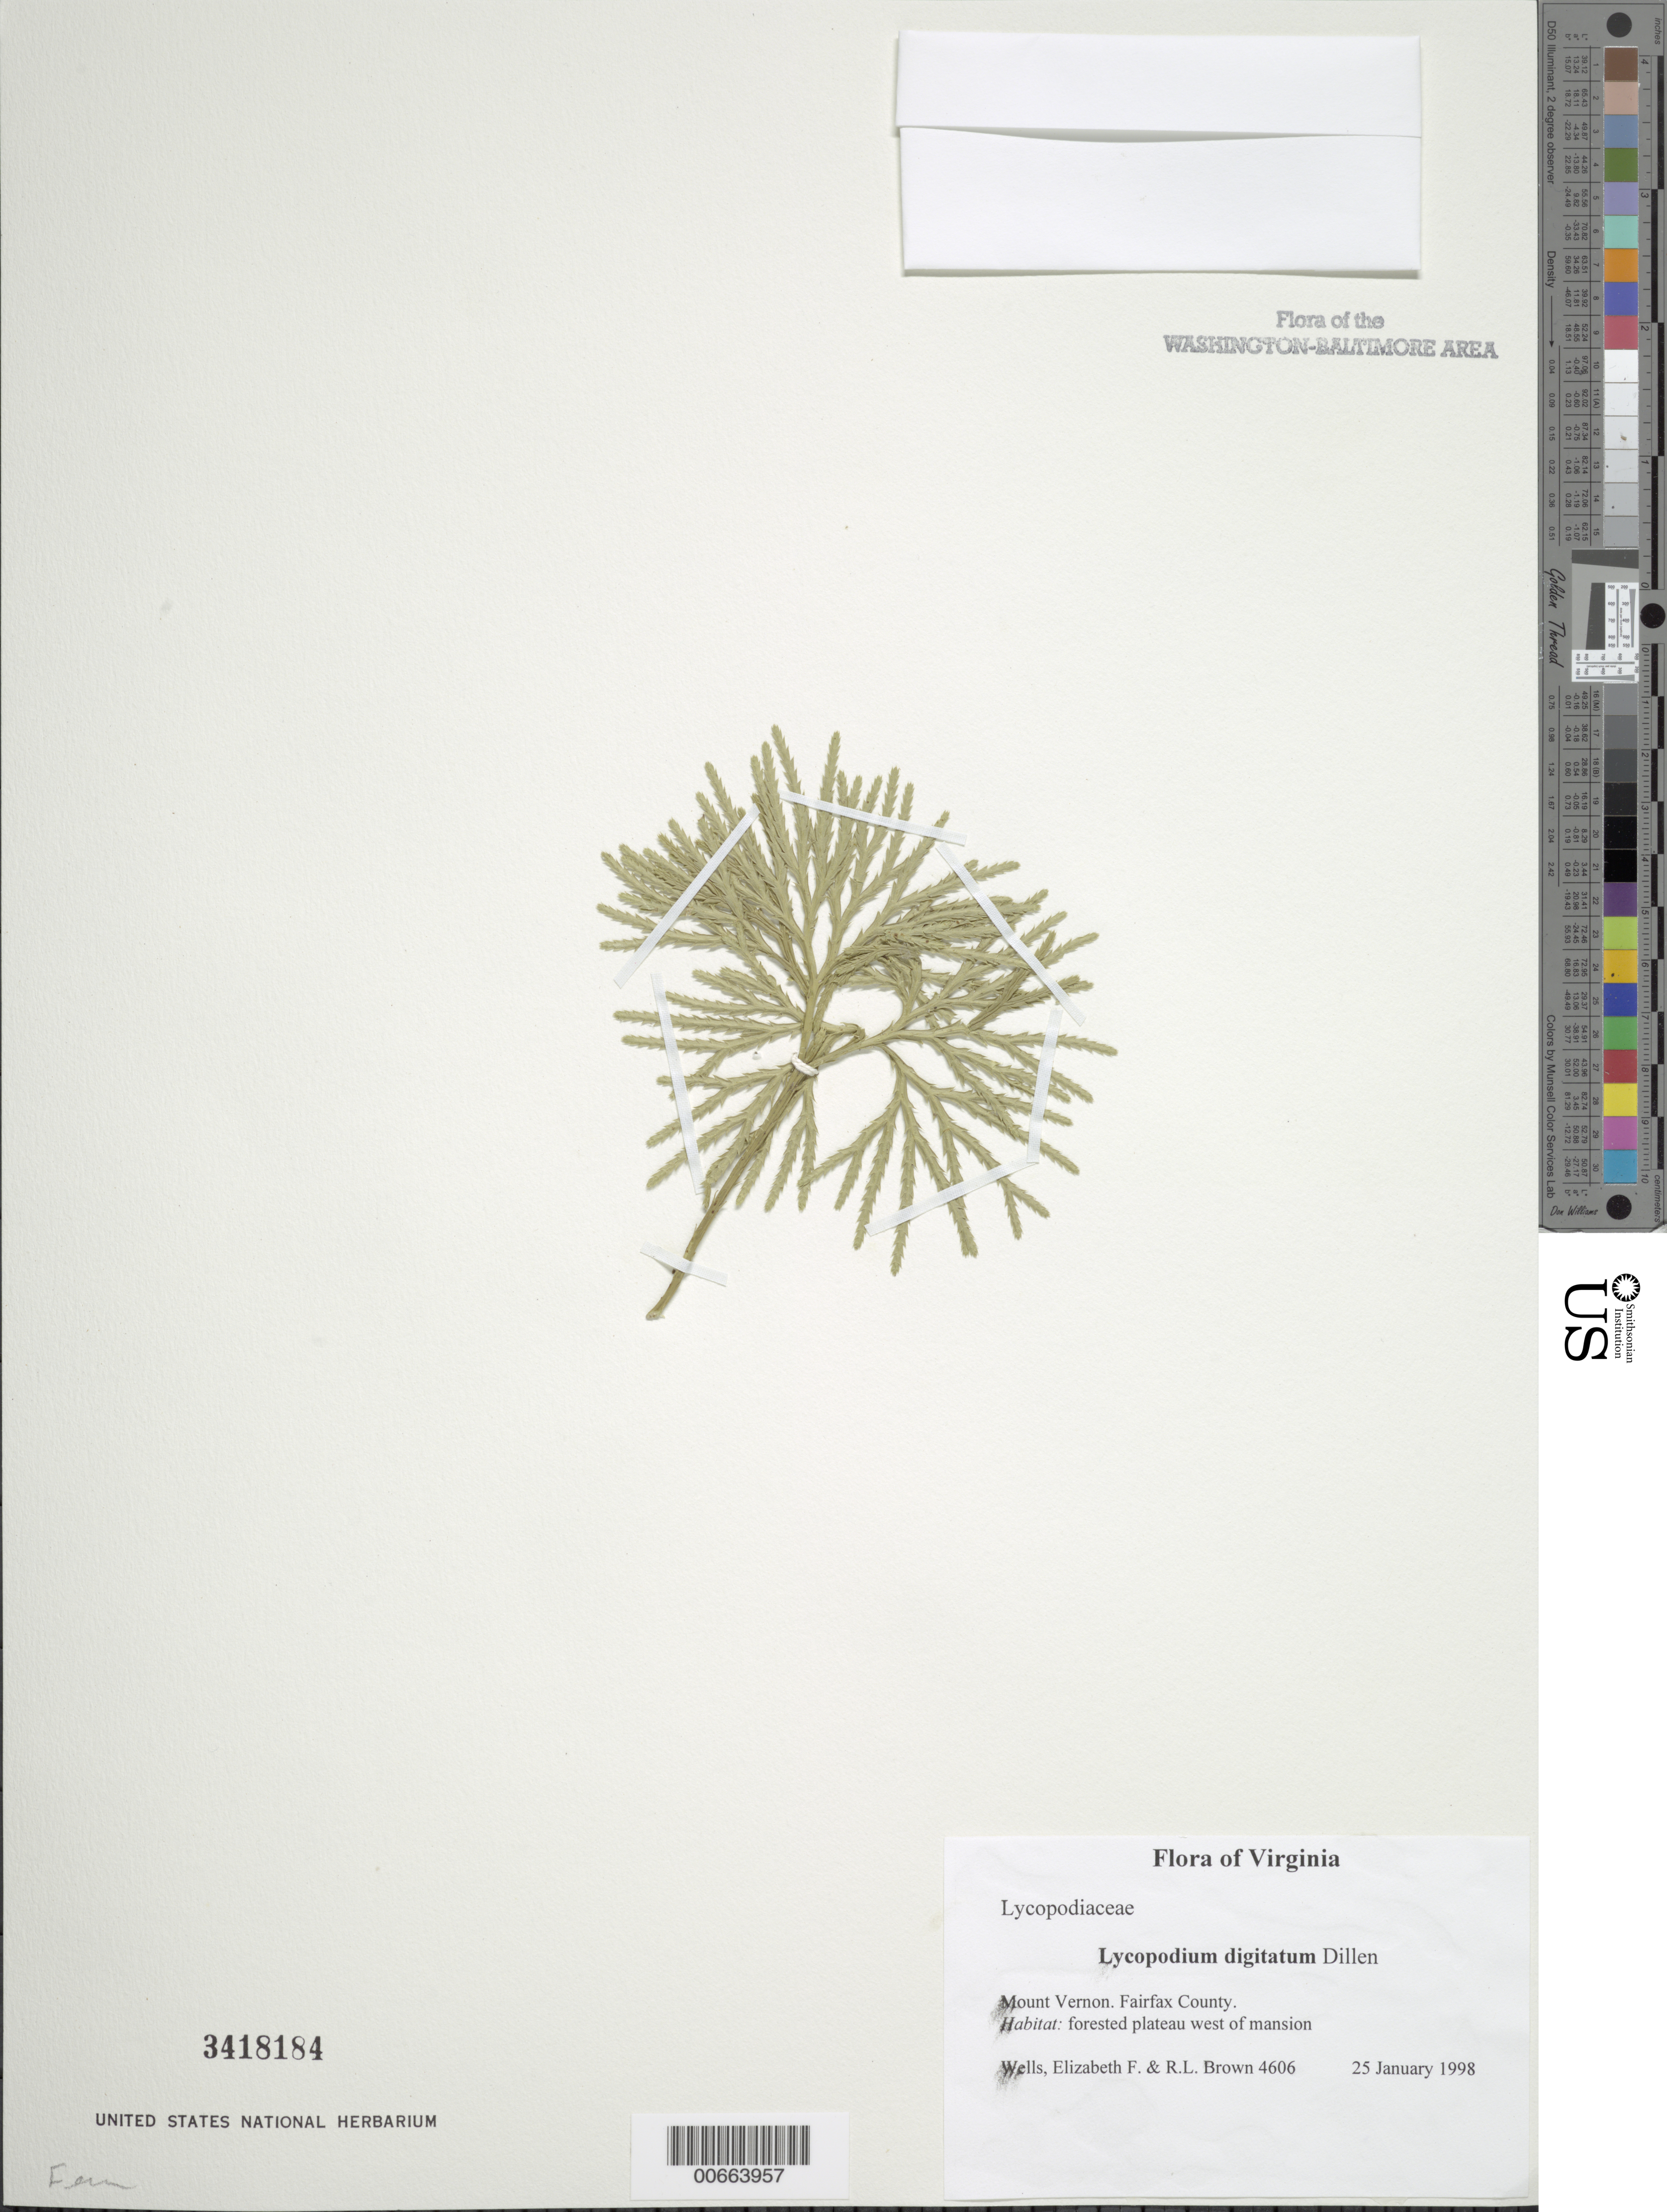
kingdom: Plantae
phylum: Tracheophyta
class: Lycopodiopsida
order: Lycopodiales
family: Lycopodiaceae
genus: Diphasiastrum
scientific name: Diphasiastrum digitatum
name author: (Dill. ex A. Braun) Holub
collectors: E. F. Wells & R. L. Brown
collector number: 4606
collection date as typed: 25 Jan 1998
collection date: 1998-01-25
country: United States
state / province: Virginia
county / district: Fairfax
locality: Mount Vernon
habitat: forested plateau west of mansion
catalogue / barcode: US 3418184